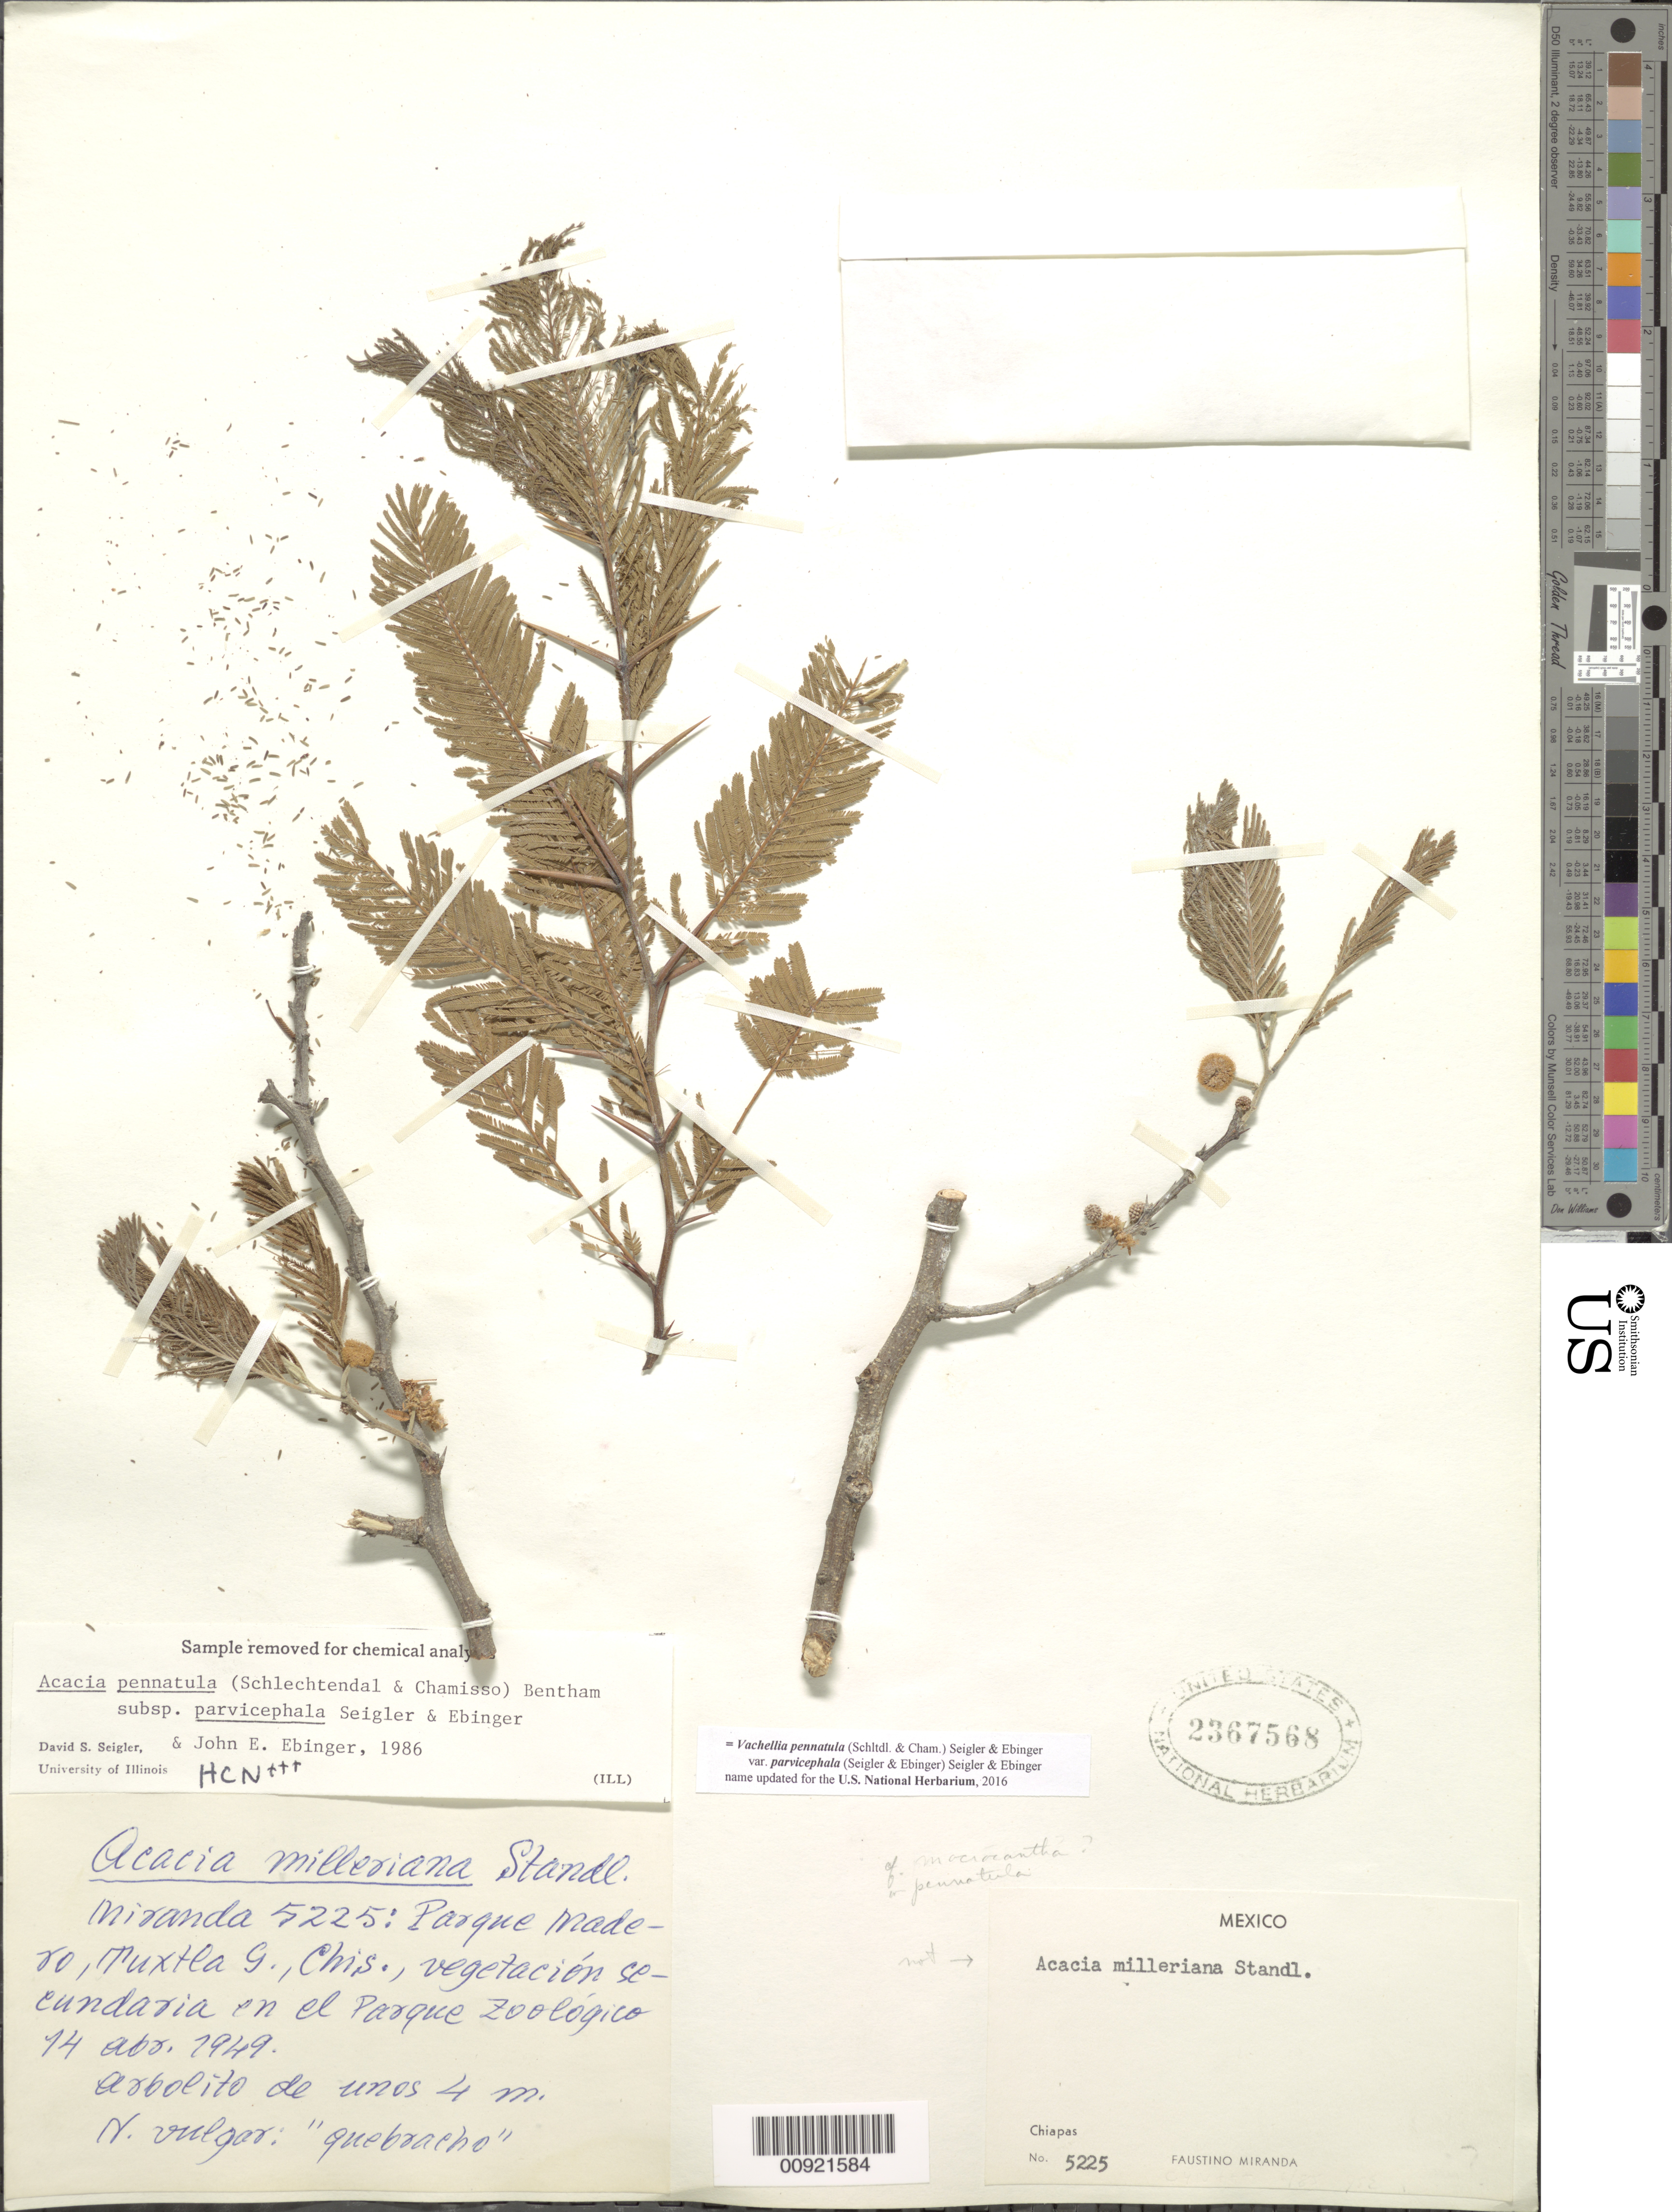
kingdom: Plantae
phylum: Tracheophyta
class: Magnoliopsida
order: Fabales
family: Fabaceae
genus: Vachellia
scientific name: Vachellia pennatula var. parvicephala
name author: (Seigler & Ebinger) Seigler & Ebinger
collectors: Miranda G., F.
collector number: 5225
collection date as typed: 14 Apr 1949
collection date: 1949-04-14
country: Mexico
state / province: Chiapas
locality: Parque Madero, Tuxtla Gutiérrez, Chiapas.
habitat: Vegetación secundaria en el Parque Zoológico.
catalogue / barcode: US 2367568